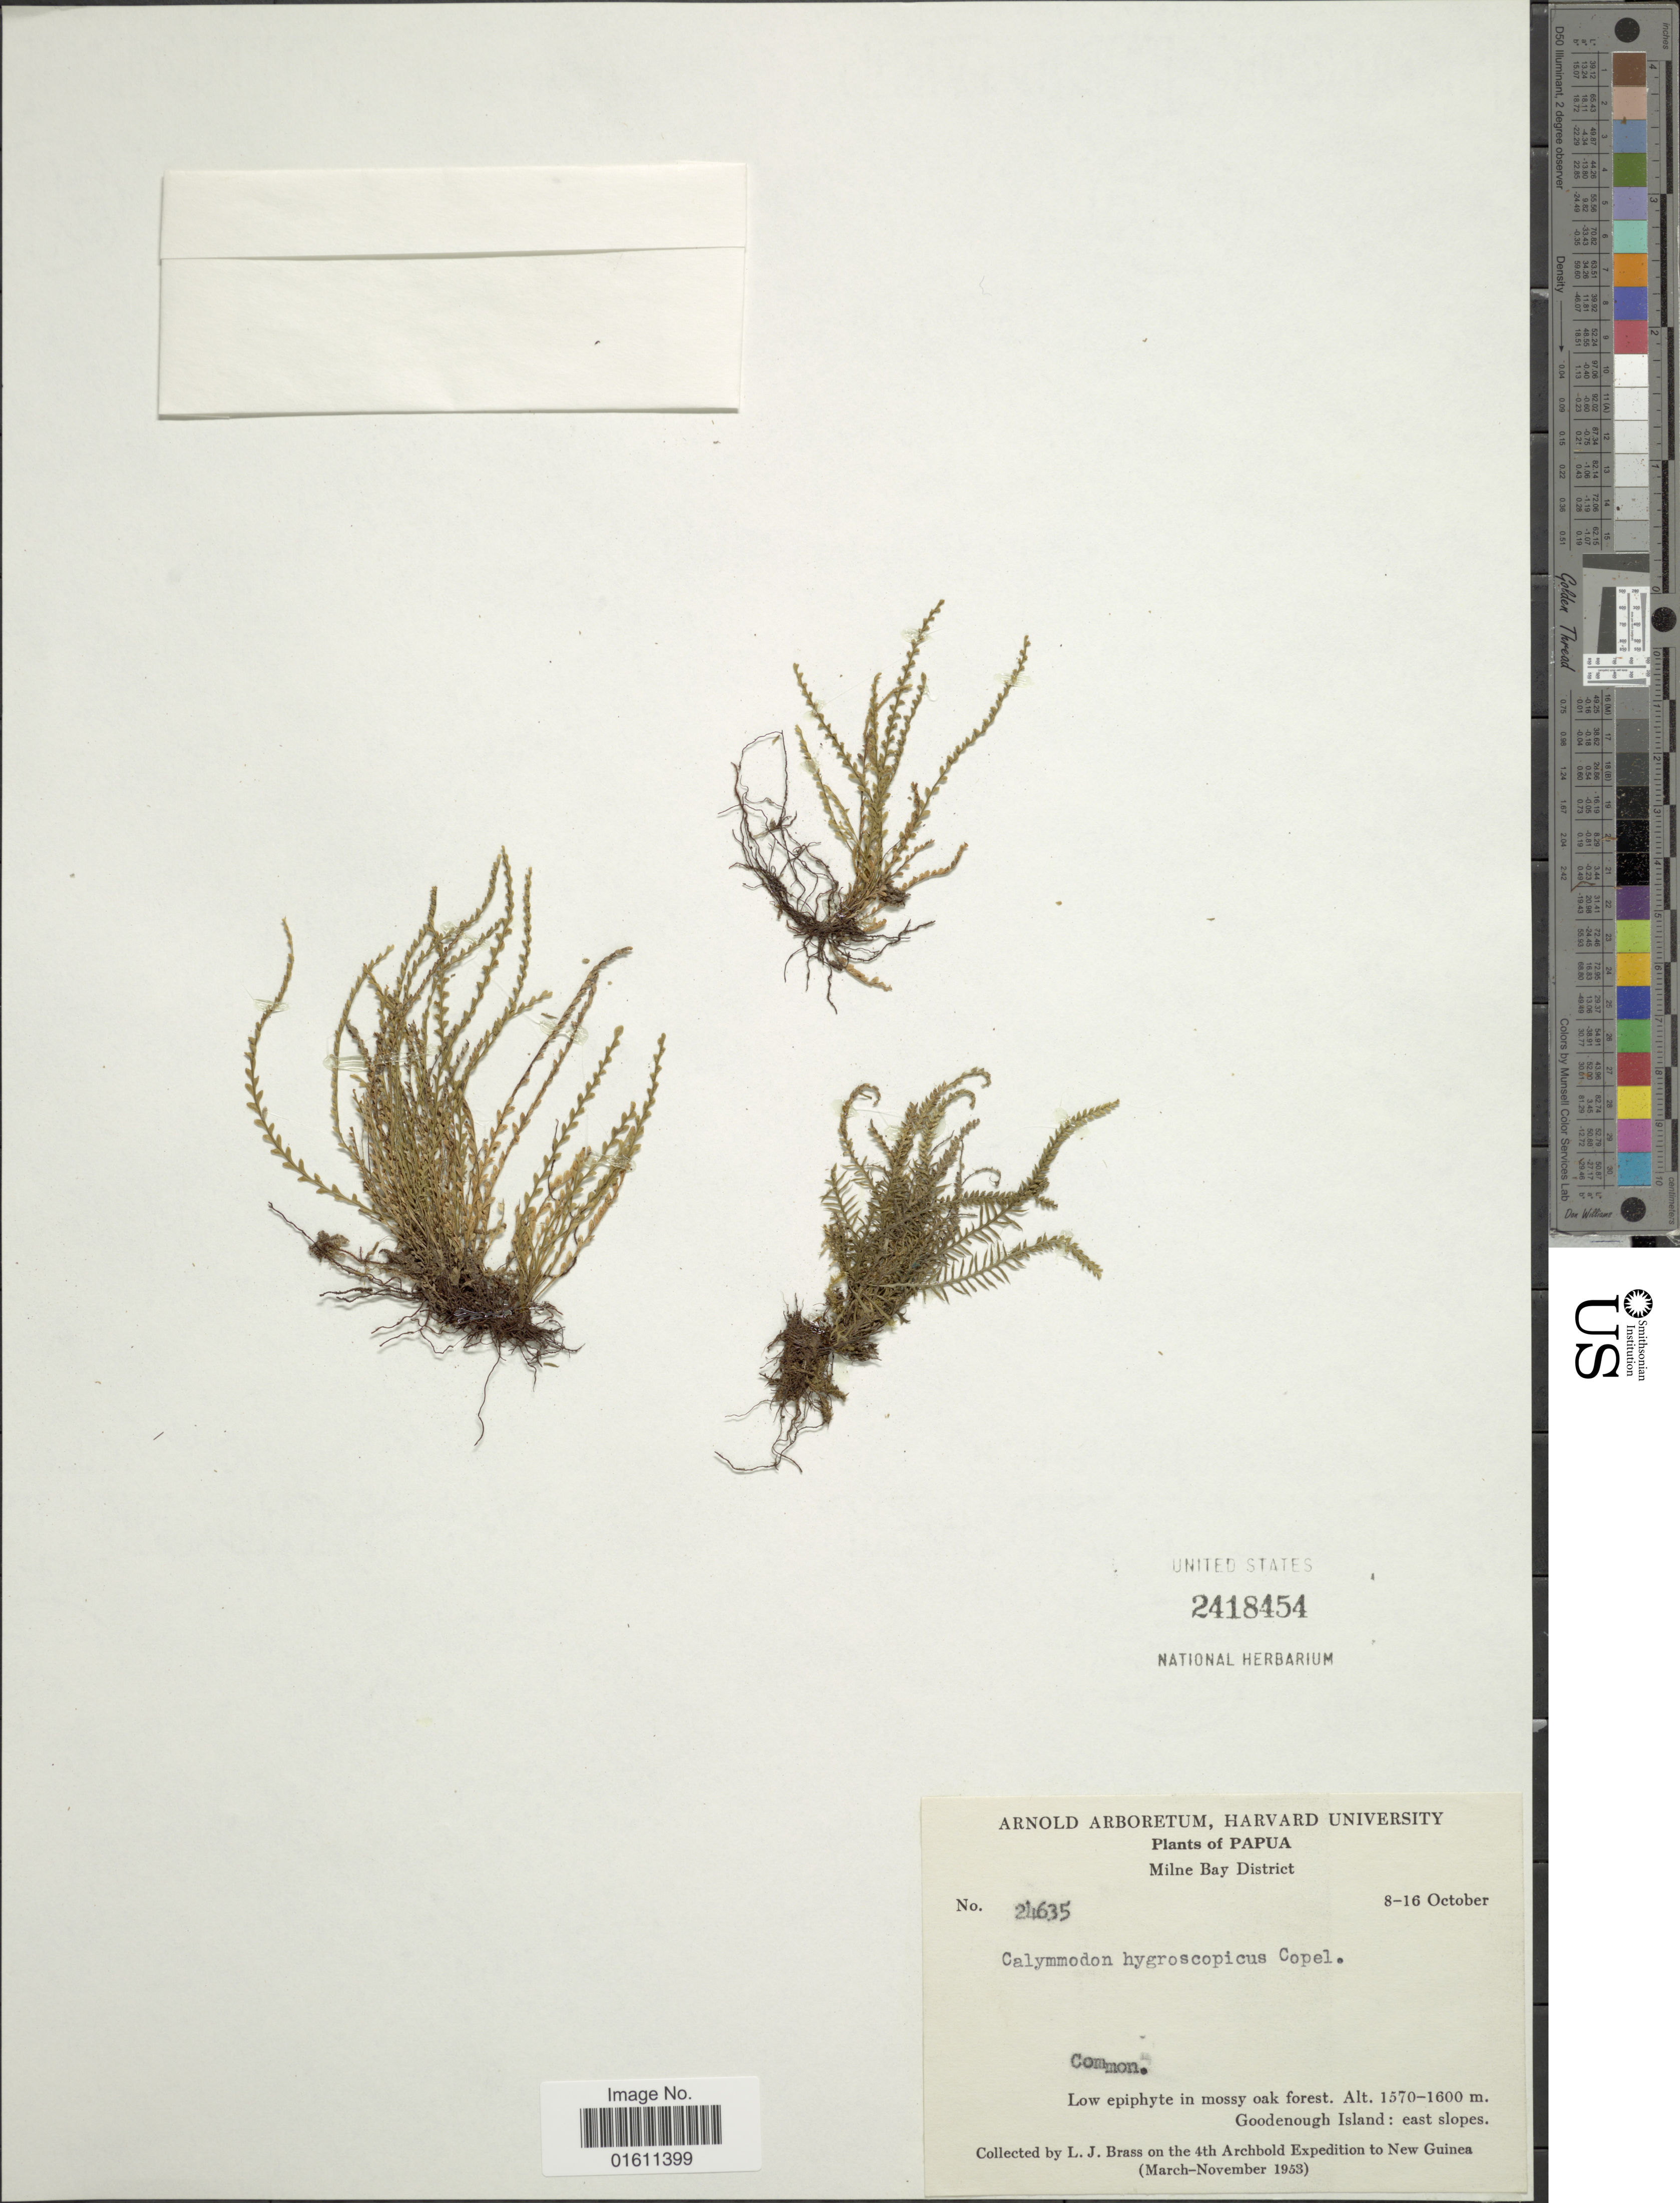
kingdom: Plantae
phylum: Tracheophyta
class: Polypodiopsida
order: Polypodiales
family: Polypodiaceae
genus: Calymmodon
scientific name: Calymmodon hygroscopicus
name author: Copel.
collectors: L. J. Brass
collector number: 24635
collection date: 1953-10-08/1953-10-16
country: Papua New Guinea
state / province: Milne Bay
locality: Papua, Milne Bay District, Goodenough Island: east slopes.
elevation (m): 1570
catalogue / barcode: US 2418454